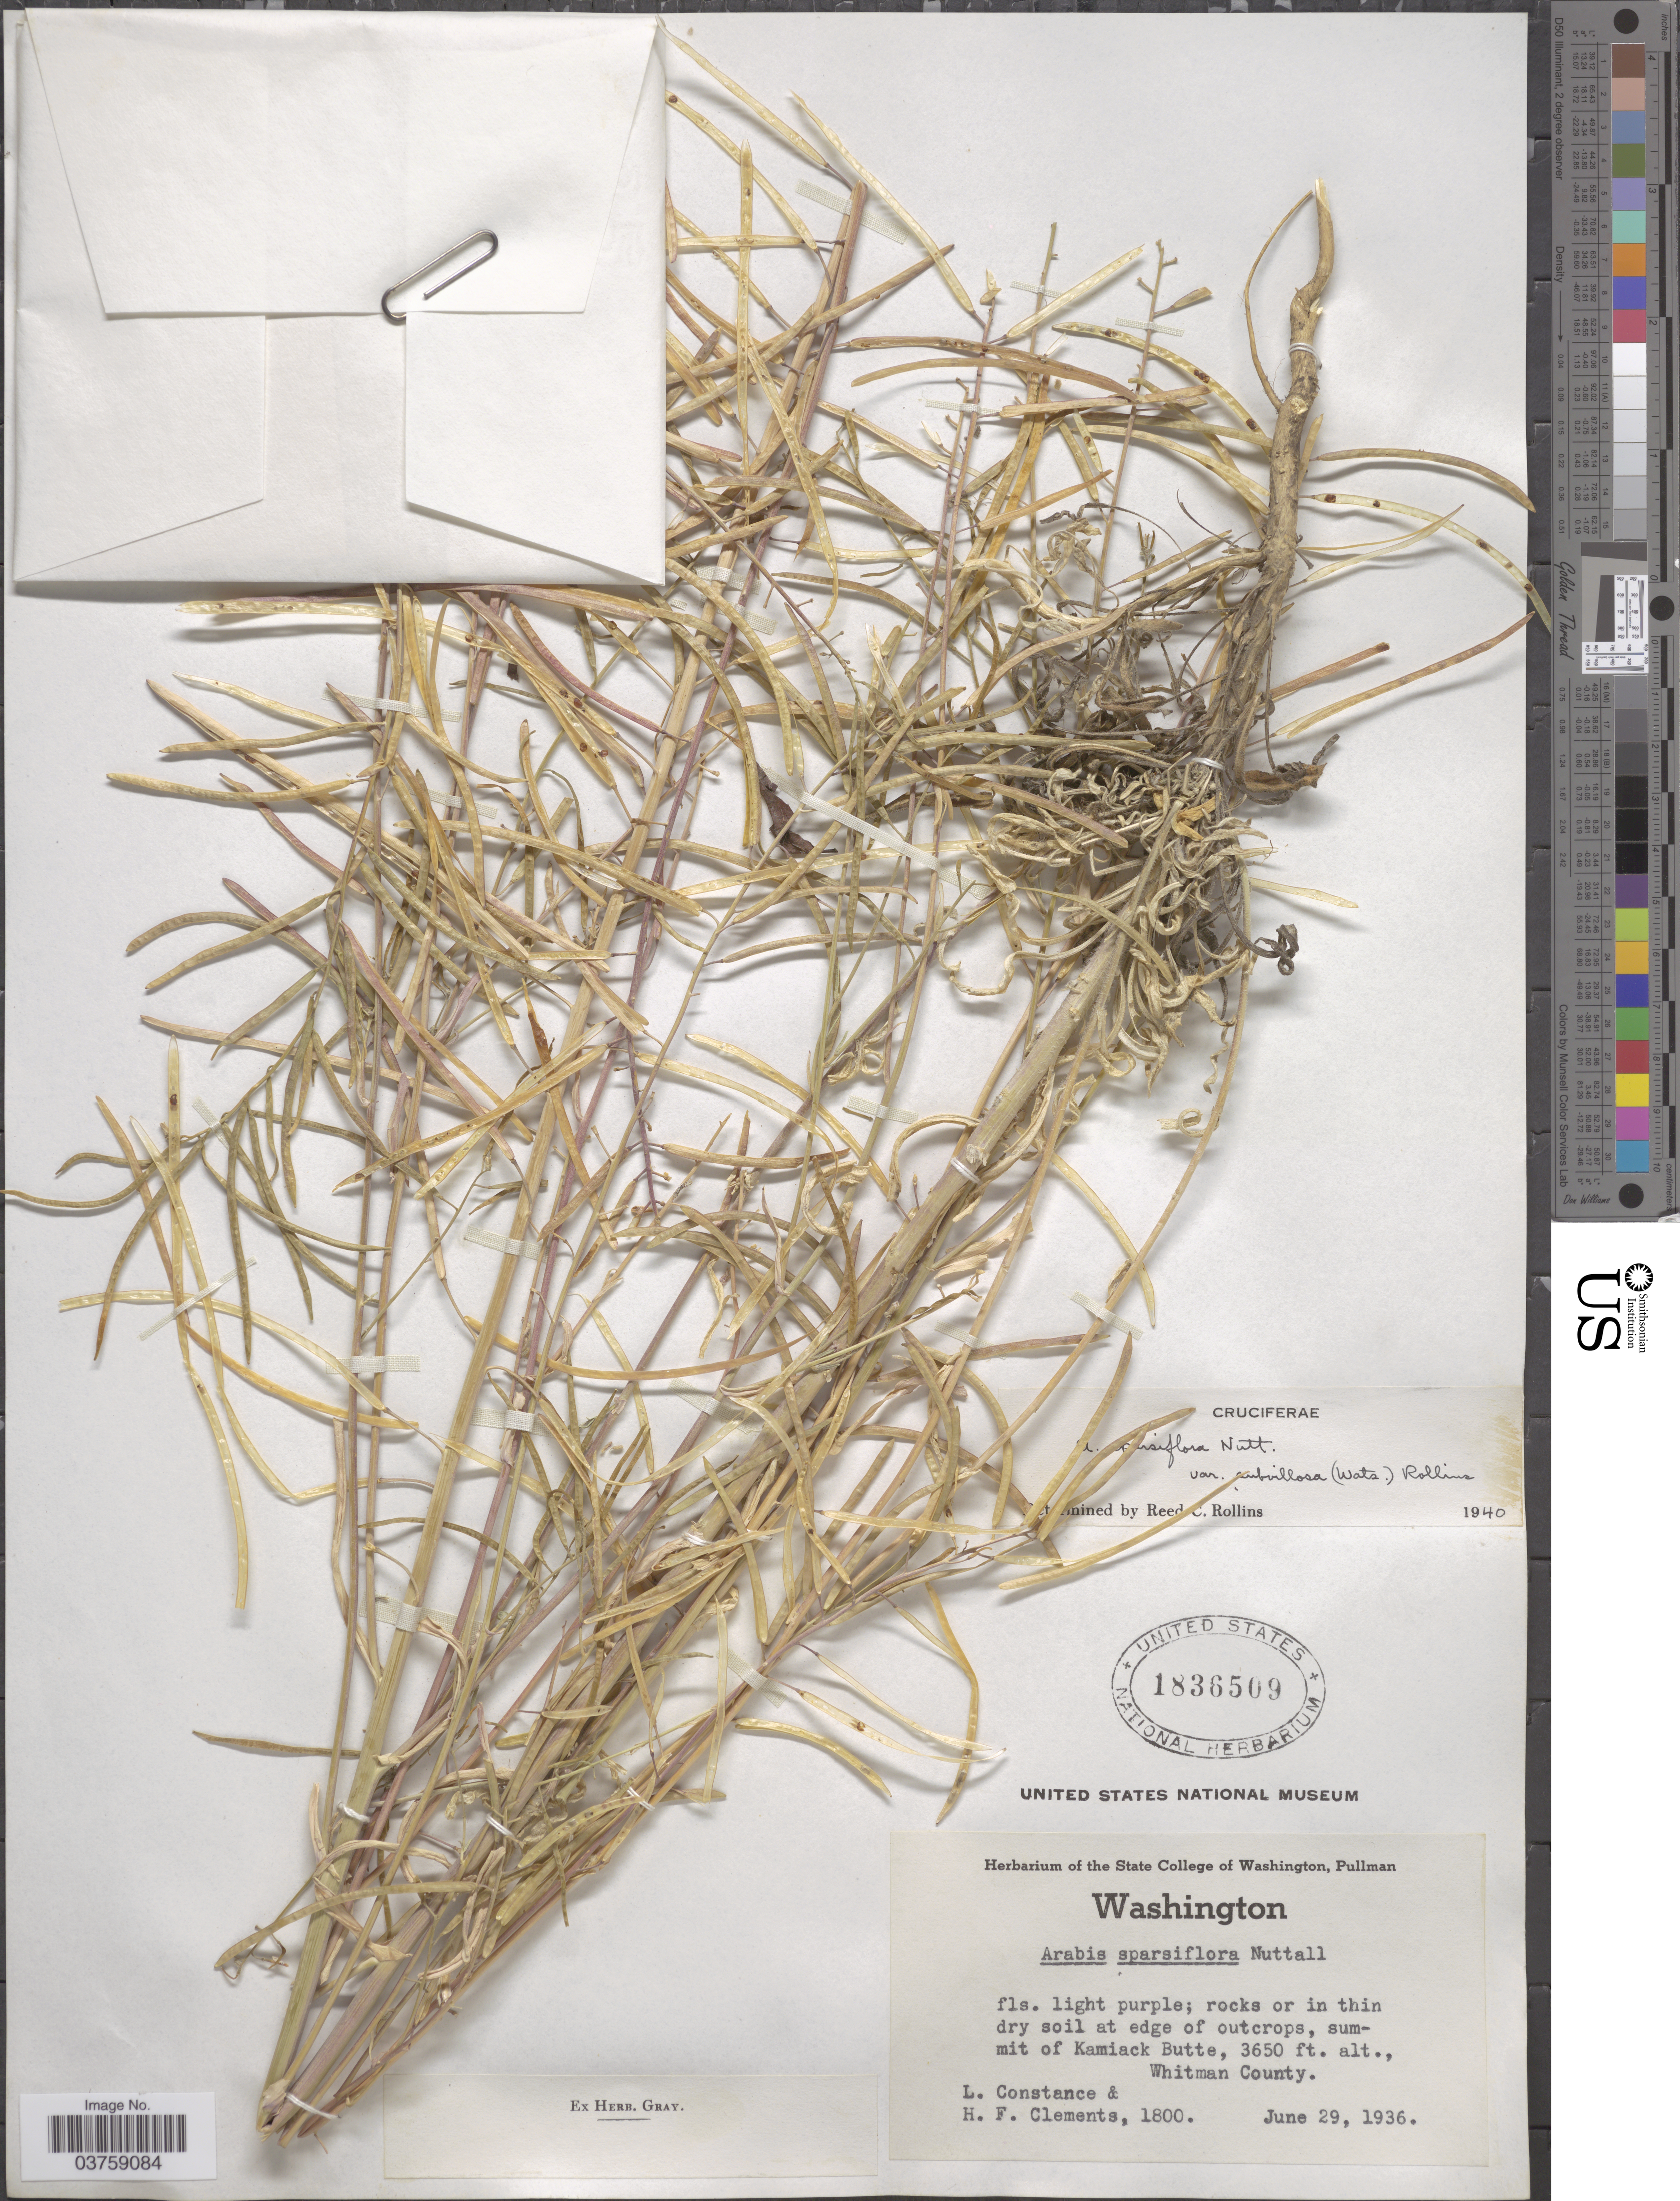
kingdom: Plantae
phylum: Tracheophyta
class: Magnoliopsida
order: Brassicales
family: Brassicaceae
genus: Arabis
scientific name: Arabis sparsiflora var. subvillosa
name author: (S. Watson) Rollins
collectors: L. Constance & H. Clements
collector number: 1800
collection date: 1936-06-29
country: United States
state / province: Washington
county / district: Whitman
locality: Summit of Kamiack Butte, Whitman County.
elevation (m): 1113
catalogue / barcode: US 1836509